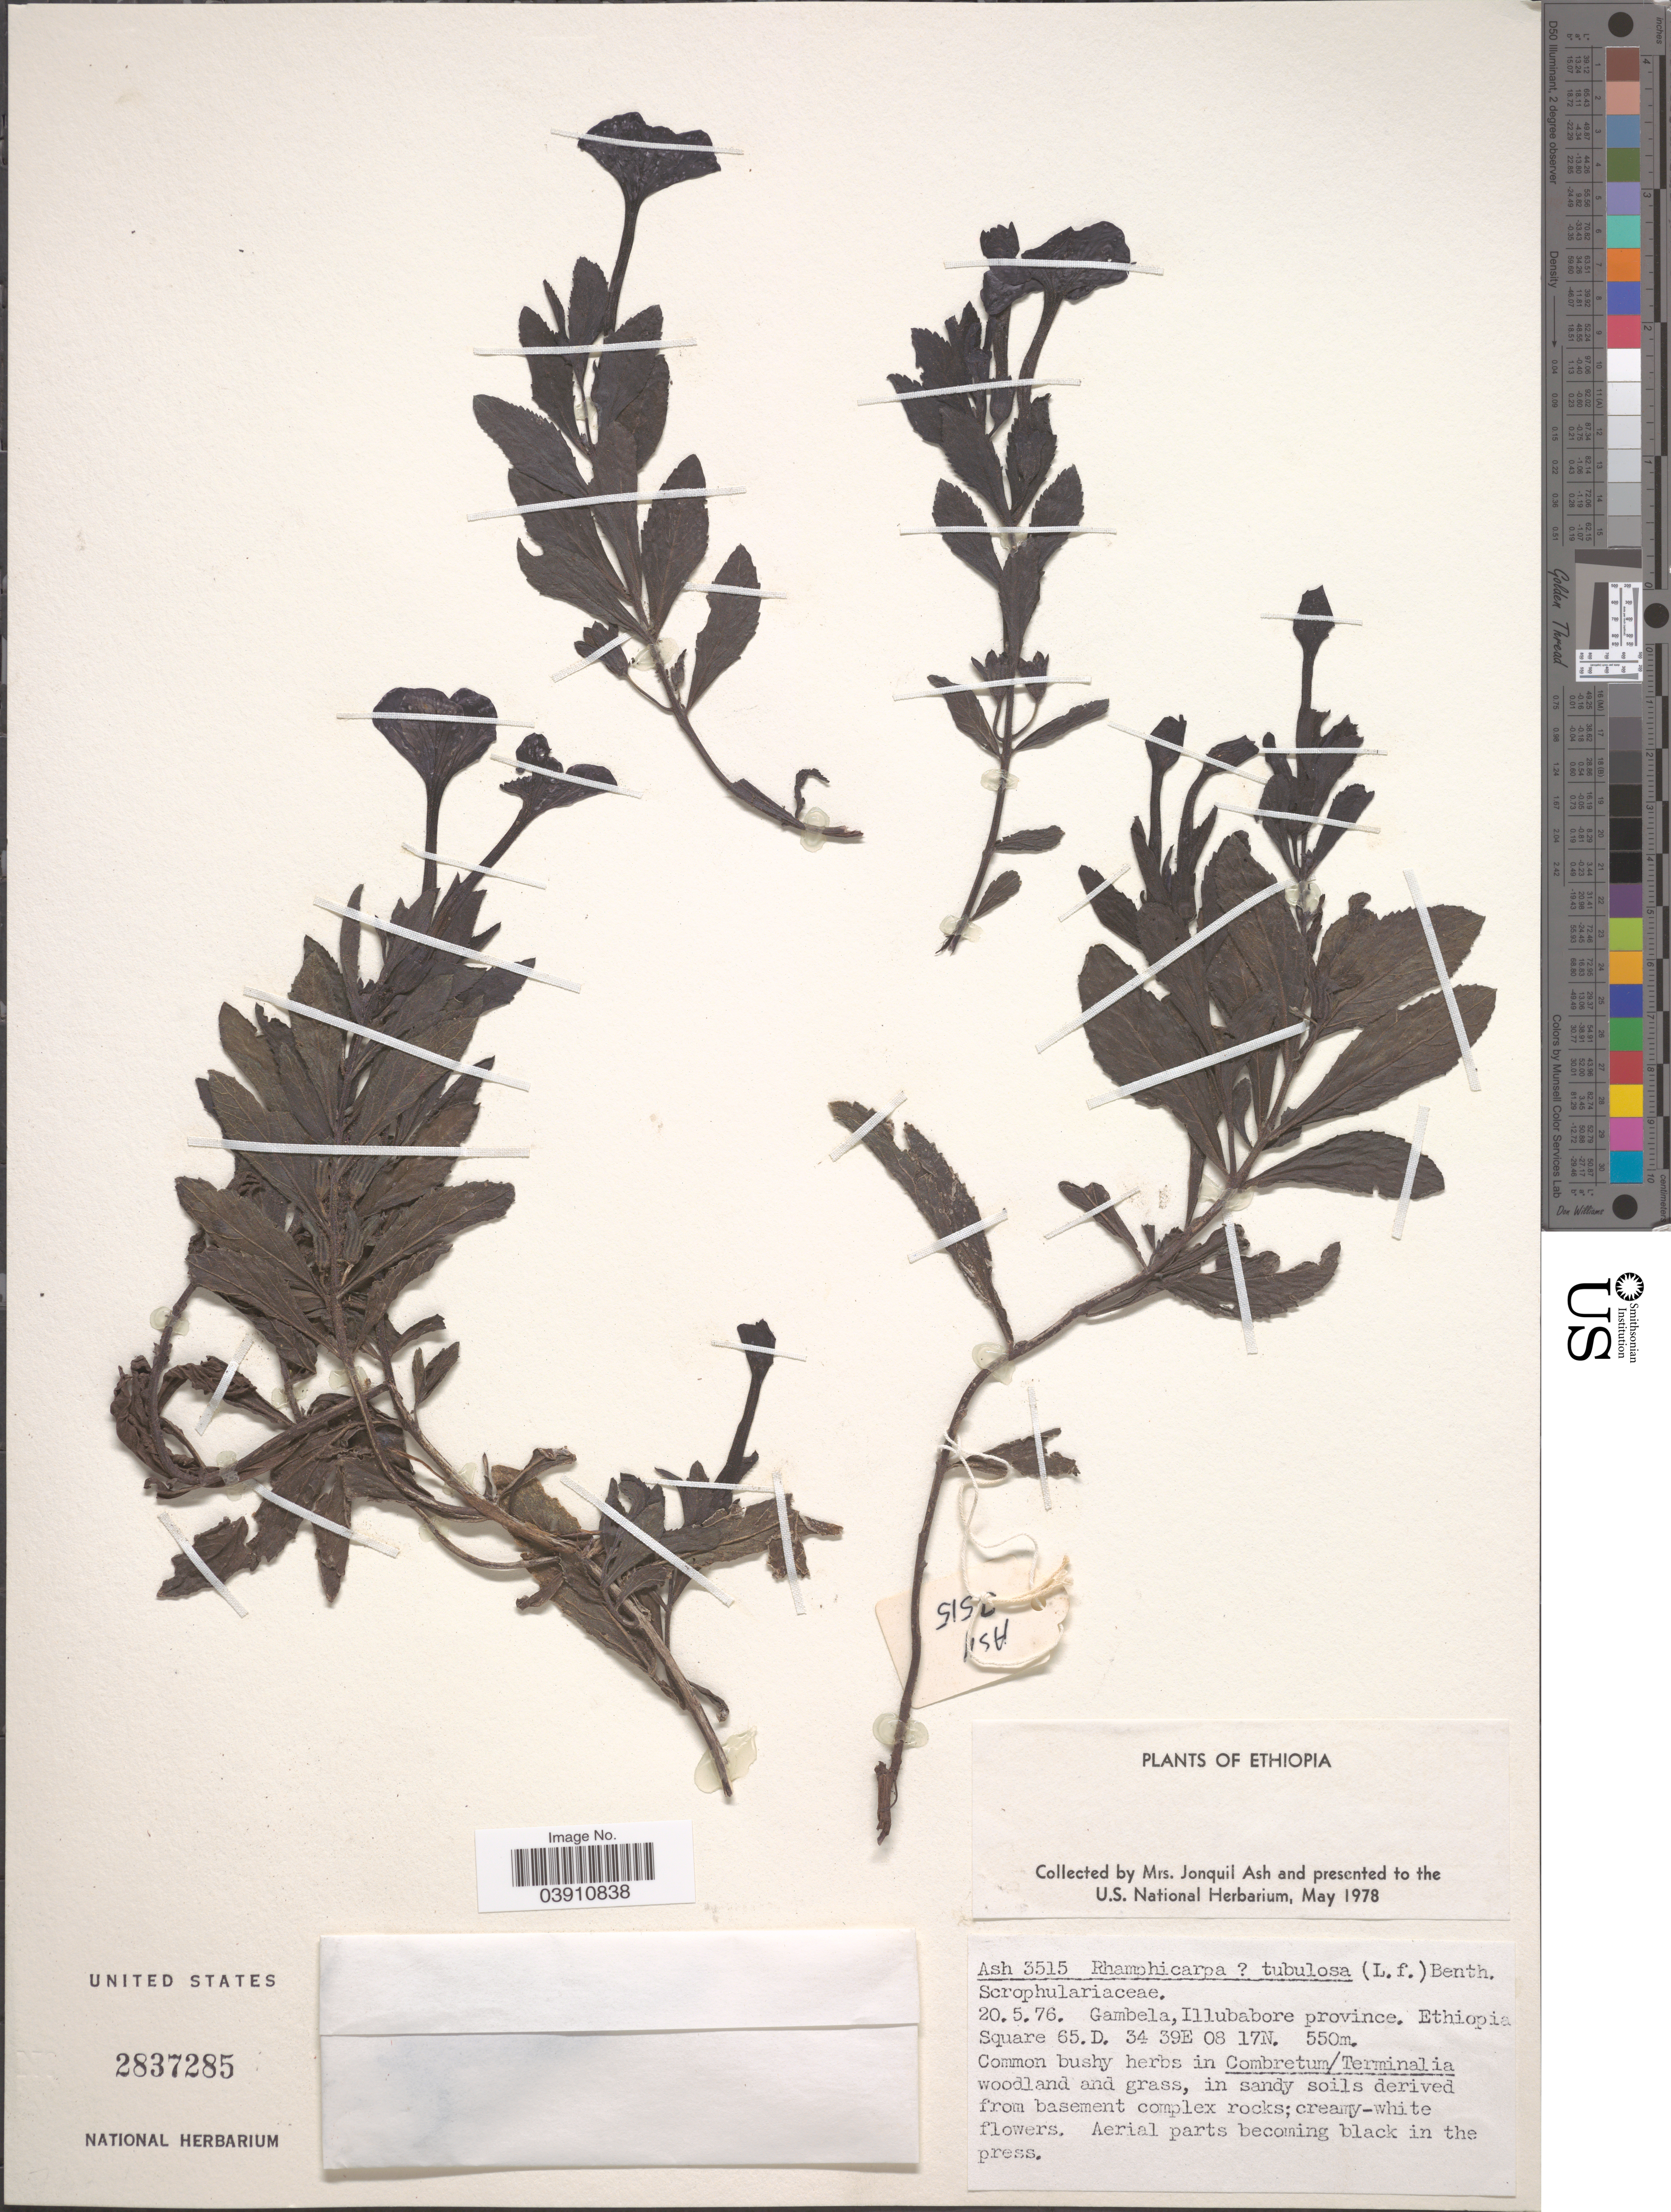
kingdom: Plantae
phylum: Tracheophyta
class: Magnoliopsida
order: Lamiales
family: Orobanchaceae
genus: Cycnium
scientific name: Cycnium tubulosum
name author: (L. f.) Engl.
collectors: J. Ash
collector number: Ash 3515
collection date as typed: Transcribed d/m/y: 20/5/76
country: Ethiopia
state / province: Gambela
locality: Gambela, Illubabore province. Ethiopia Square 65.D.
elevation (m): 550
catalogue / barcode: US 2837285